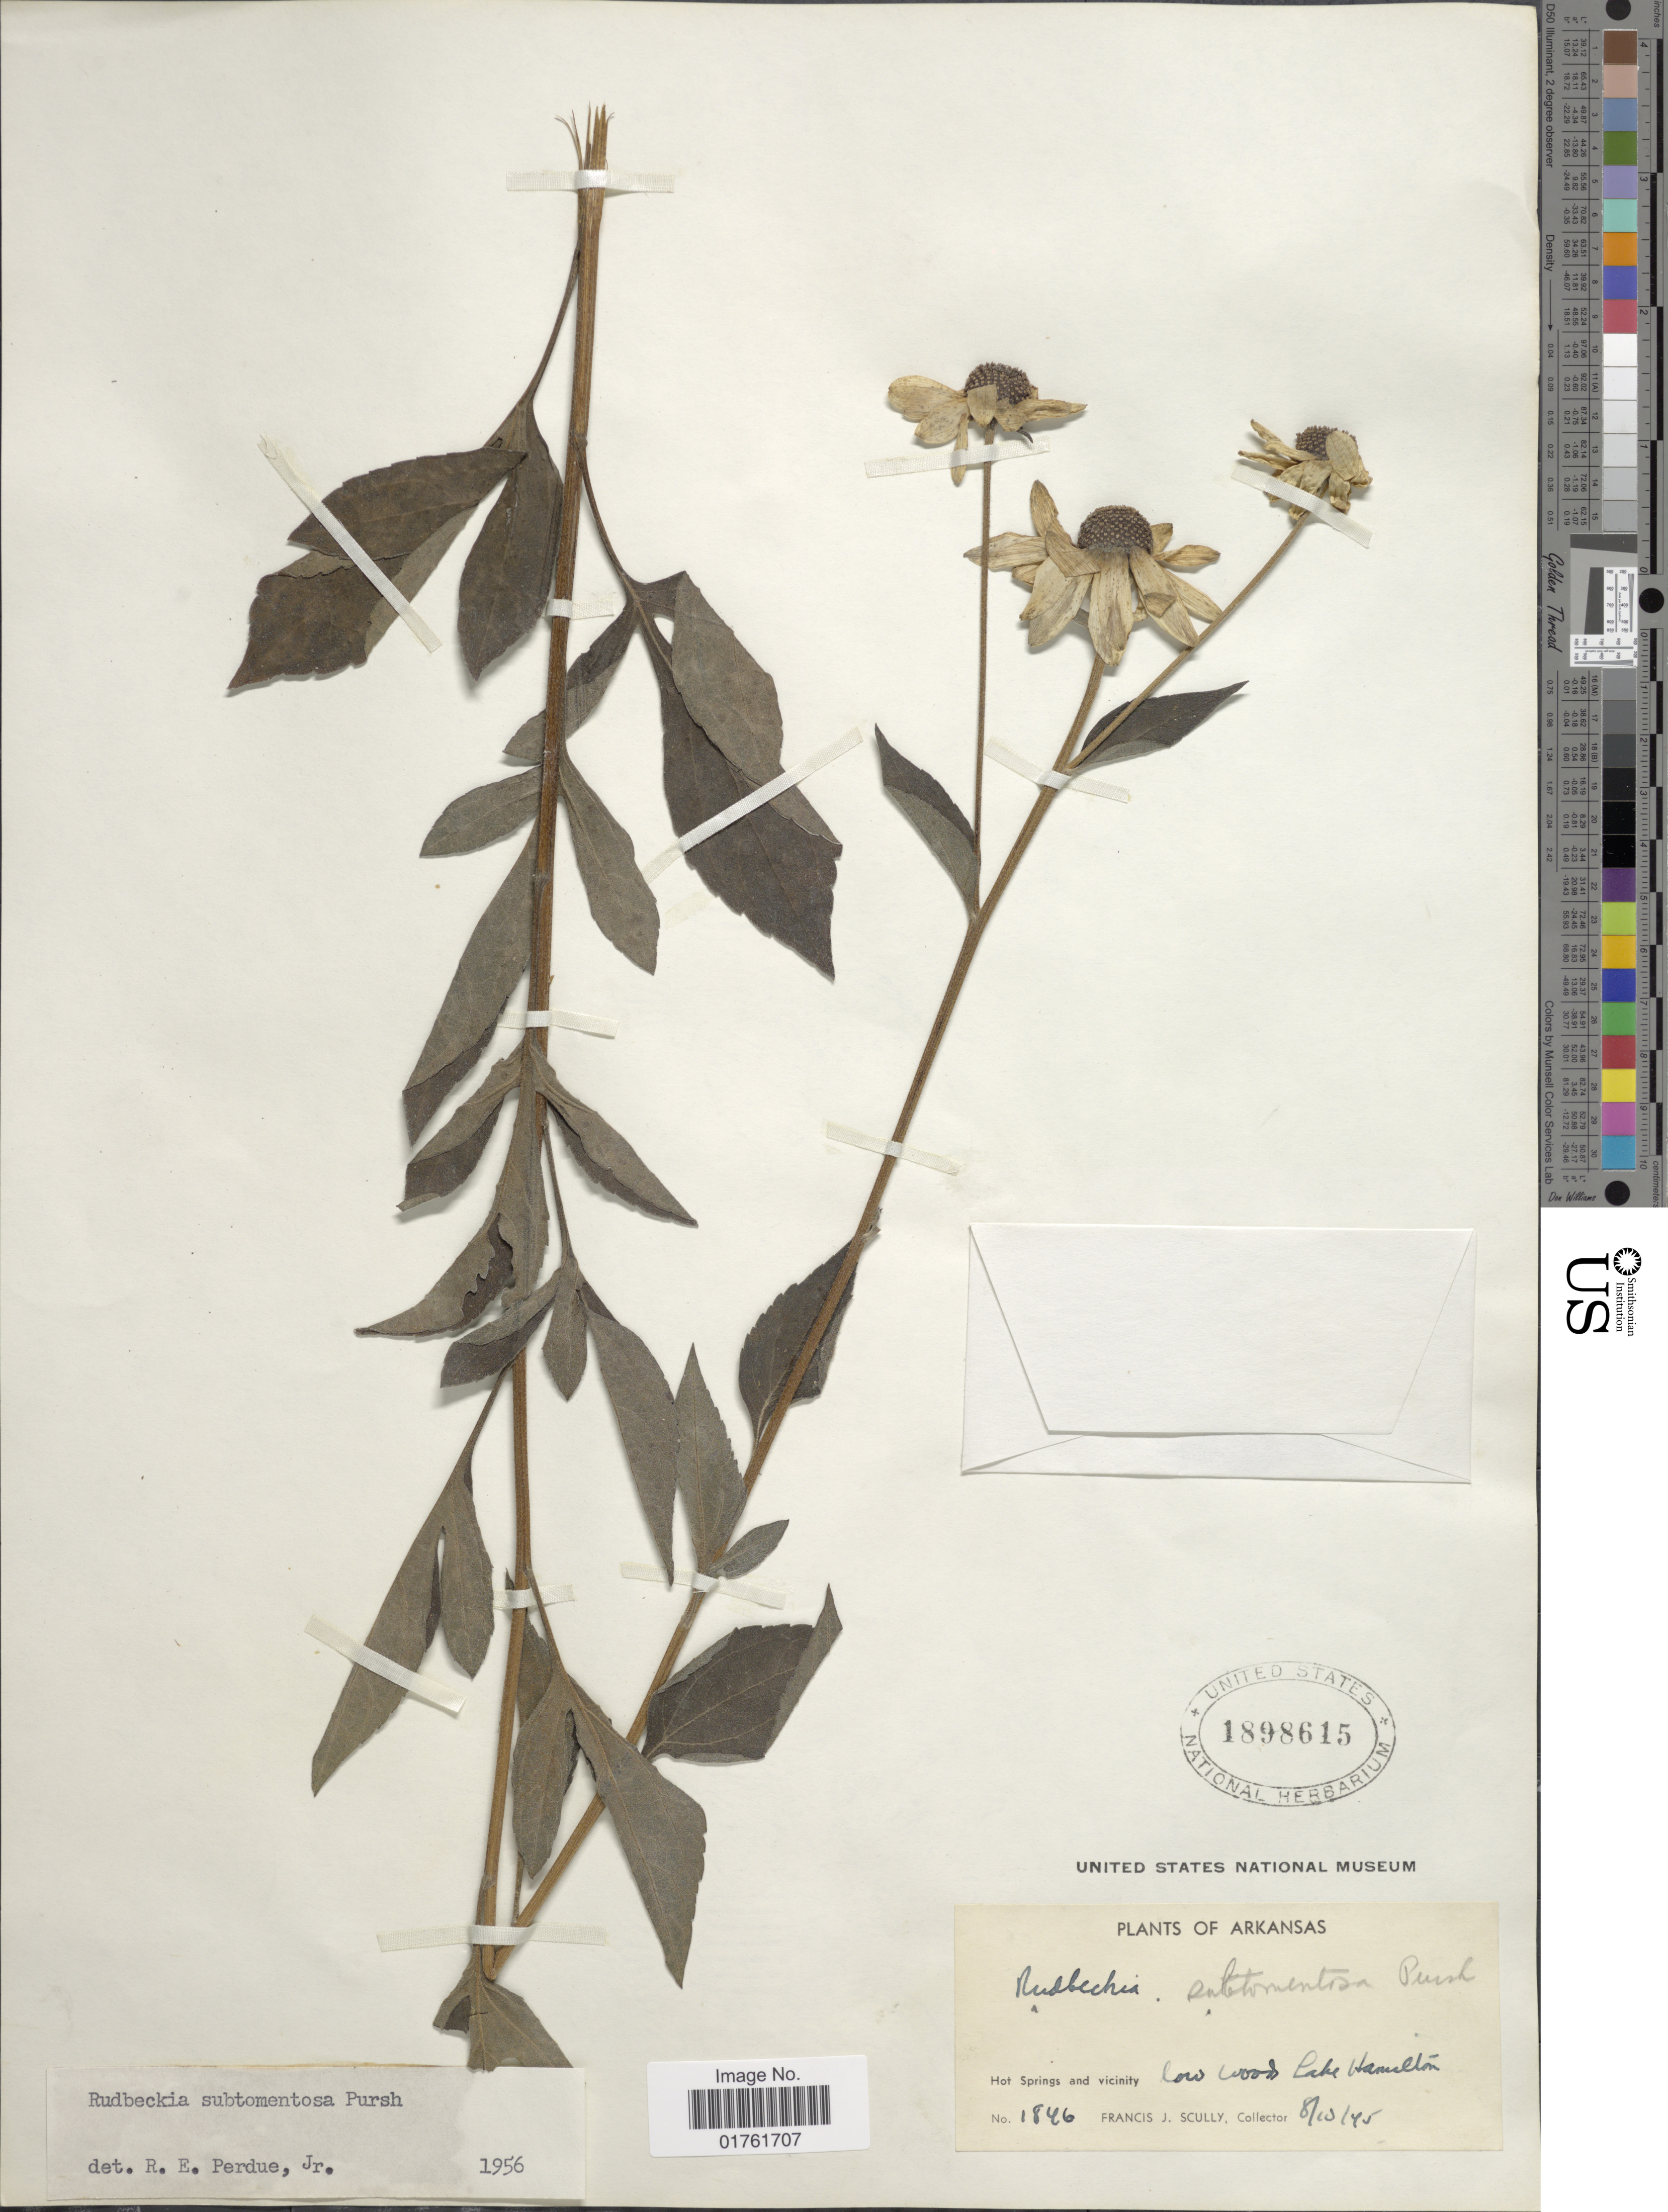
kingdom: Plantae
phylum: Tracheophyta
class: Magnoliopsida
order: Asterales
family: Asteraceae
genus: Rudbeckia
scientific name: Rudbeckia subtomentosa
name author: Pursh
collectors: F. J. Scully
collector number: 1846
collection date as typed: Transcribed d/m/y: 10/8/45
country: United States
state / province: Arkansas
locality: Hot Springs and vicinity low woods Lake Hamilton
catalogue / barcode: US 1898615